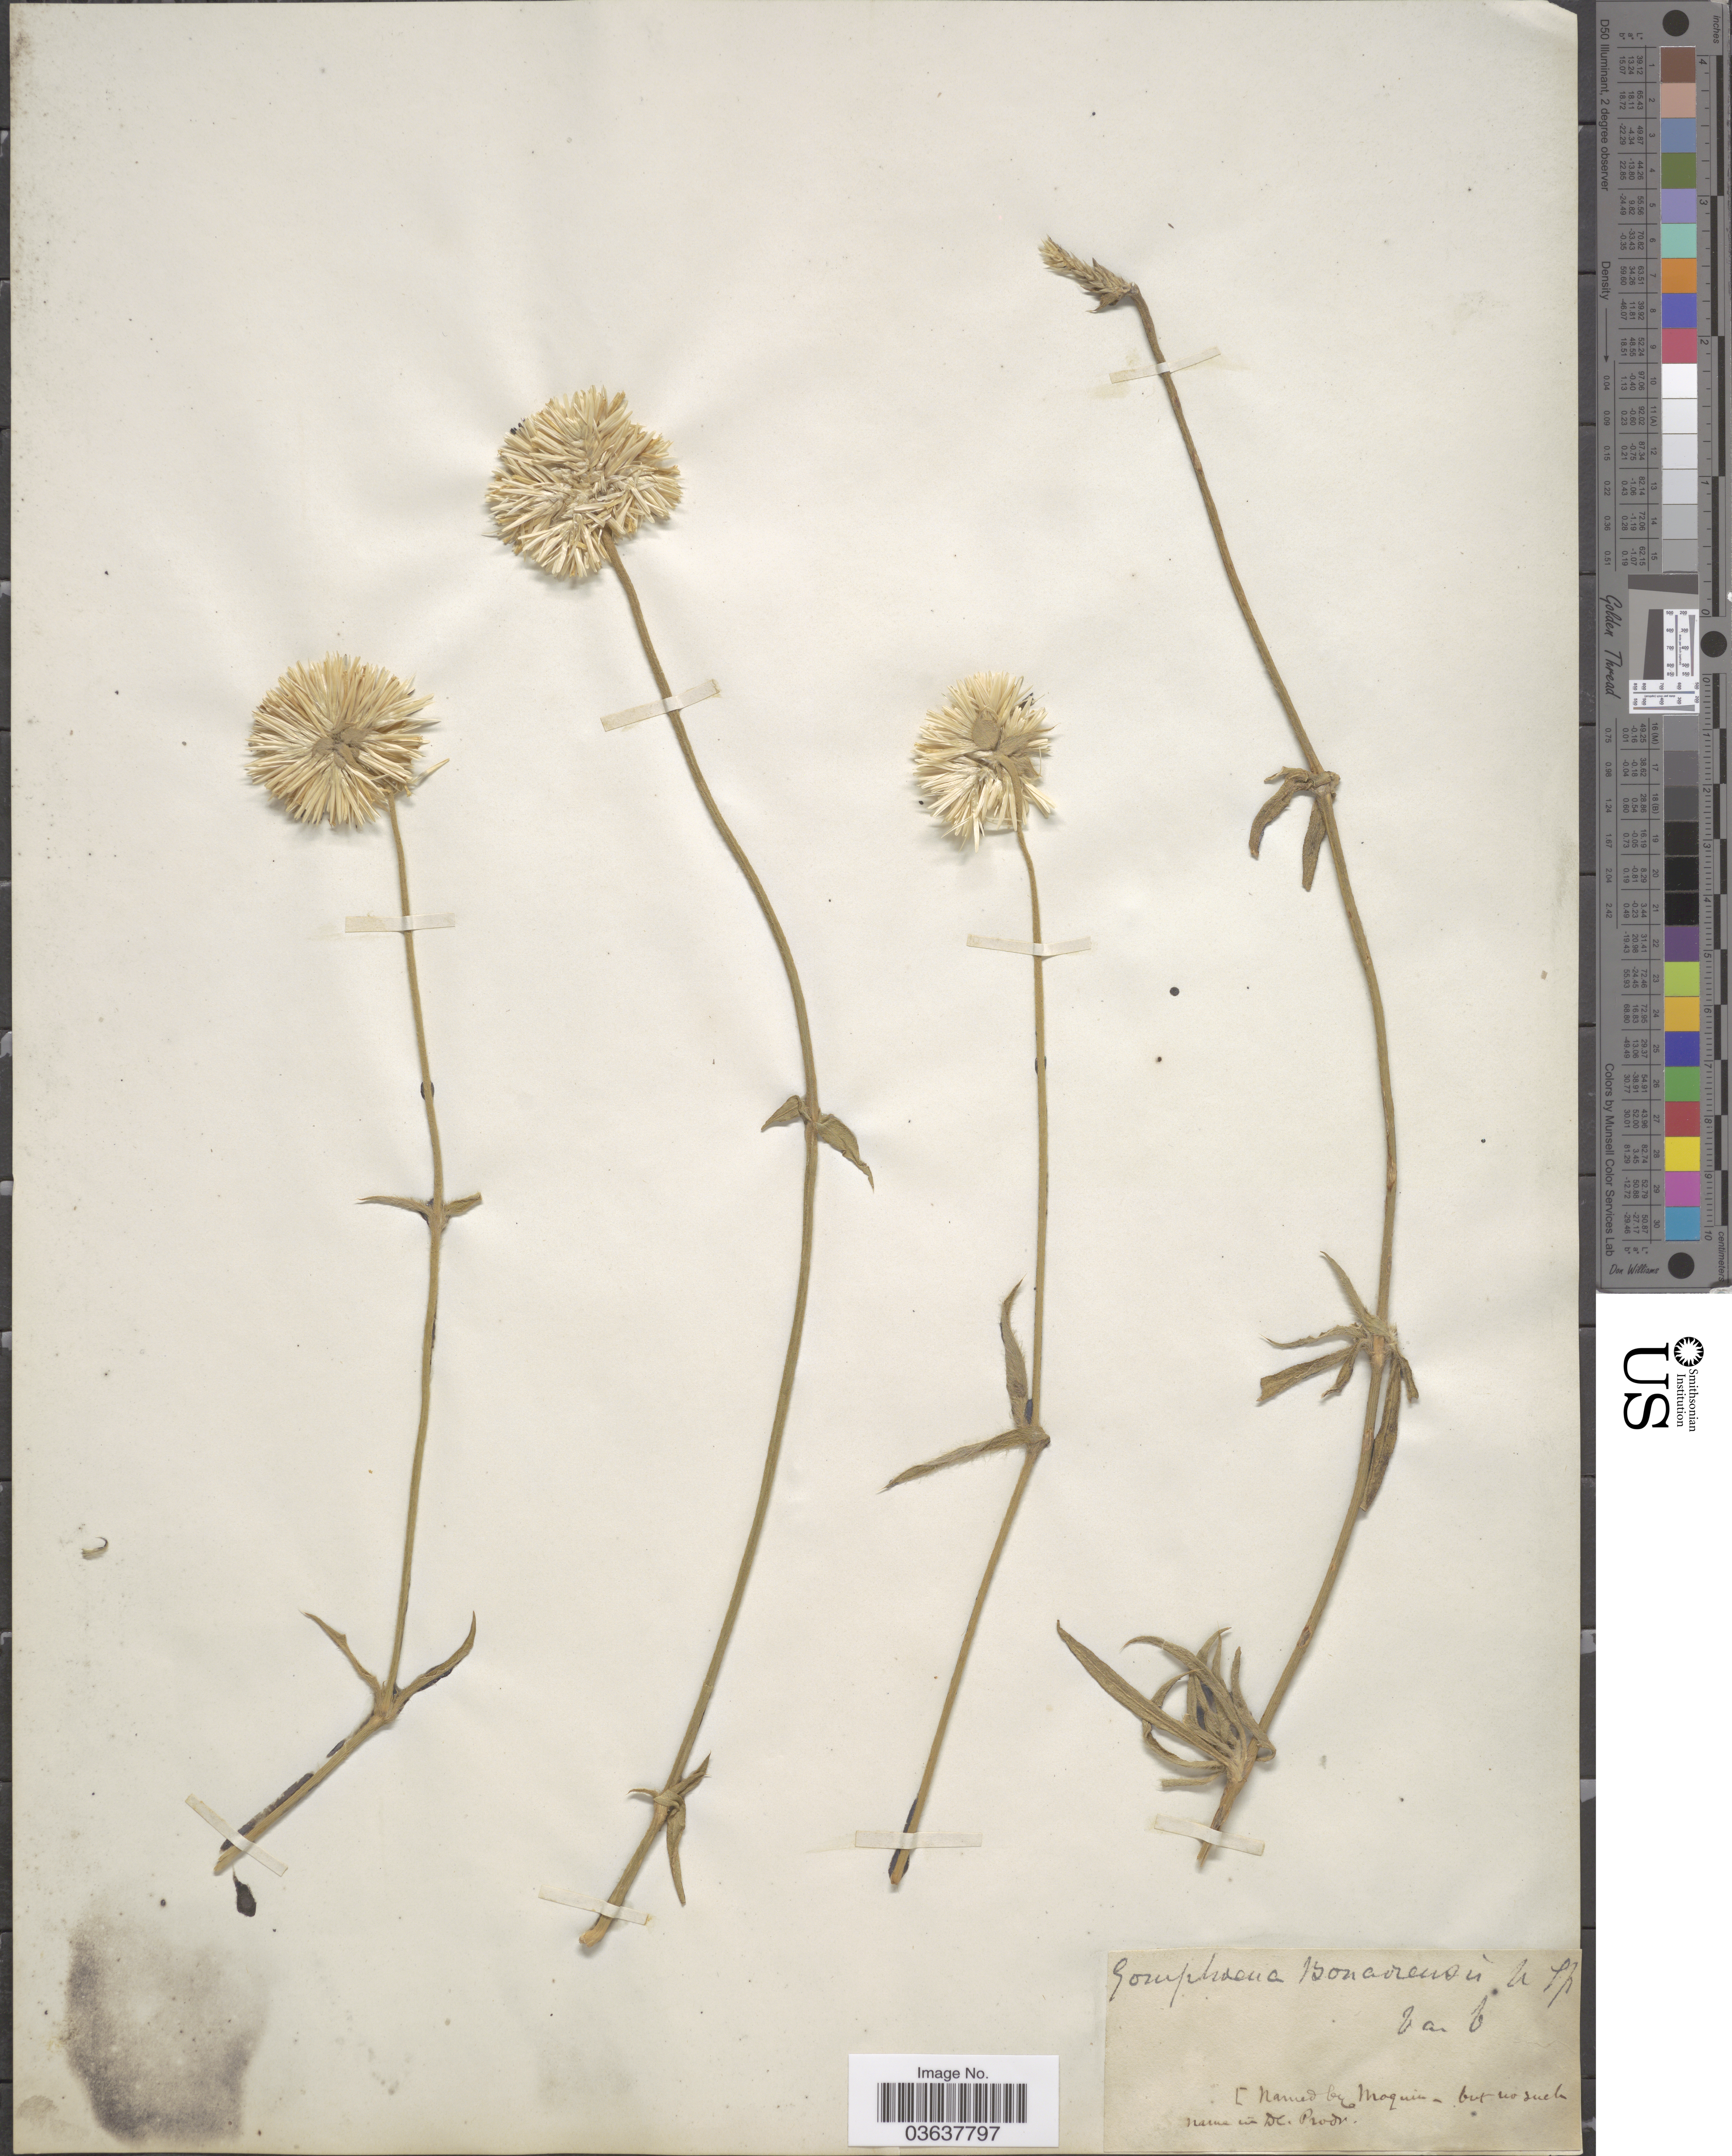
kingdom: Plantae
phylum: Tracheophyta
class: Magnoliopsida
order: Caryophyllales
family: Amaranthaceae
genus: Gomphrena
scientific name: Gomphrena bonariensis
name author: Gill.